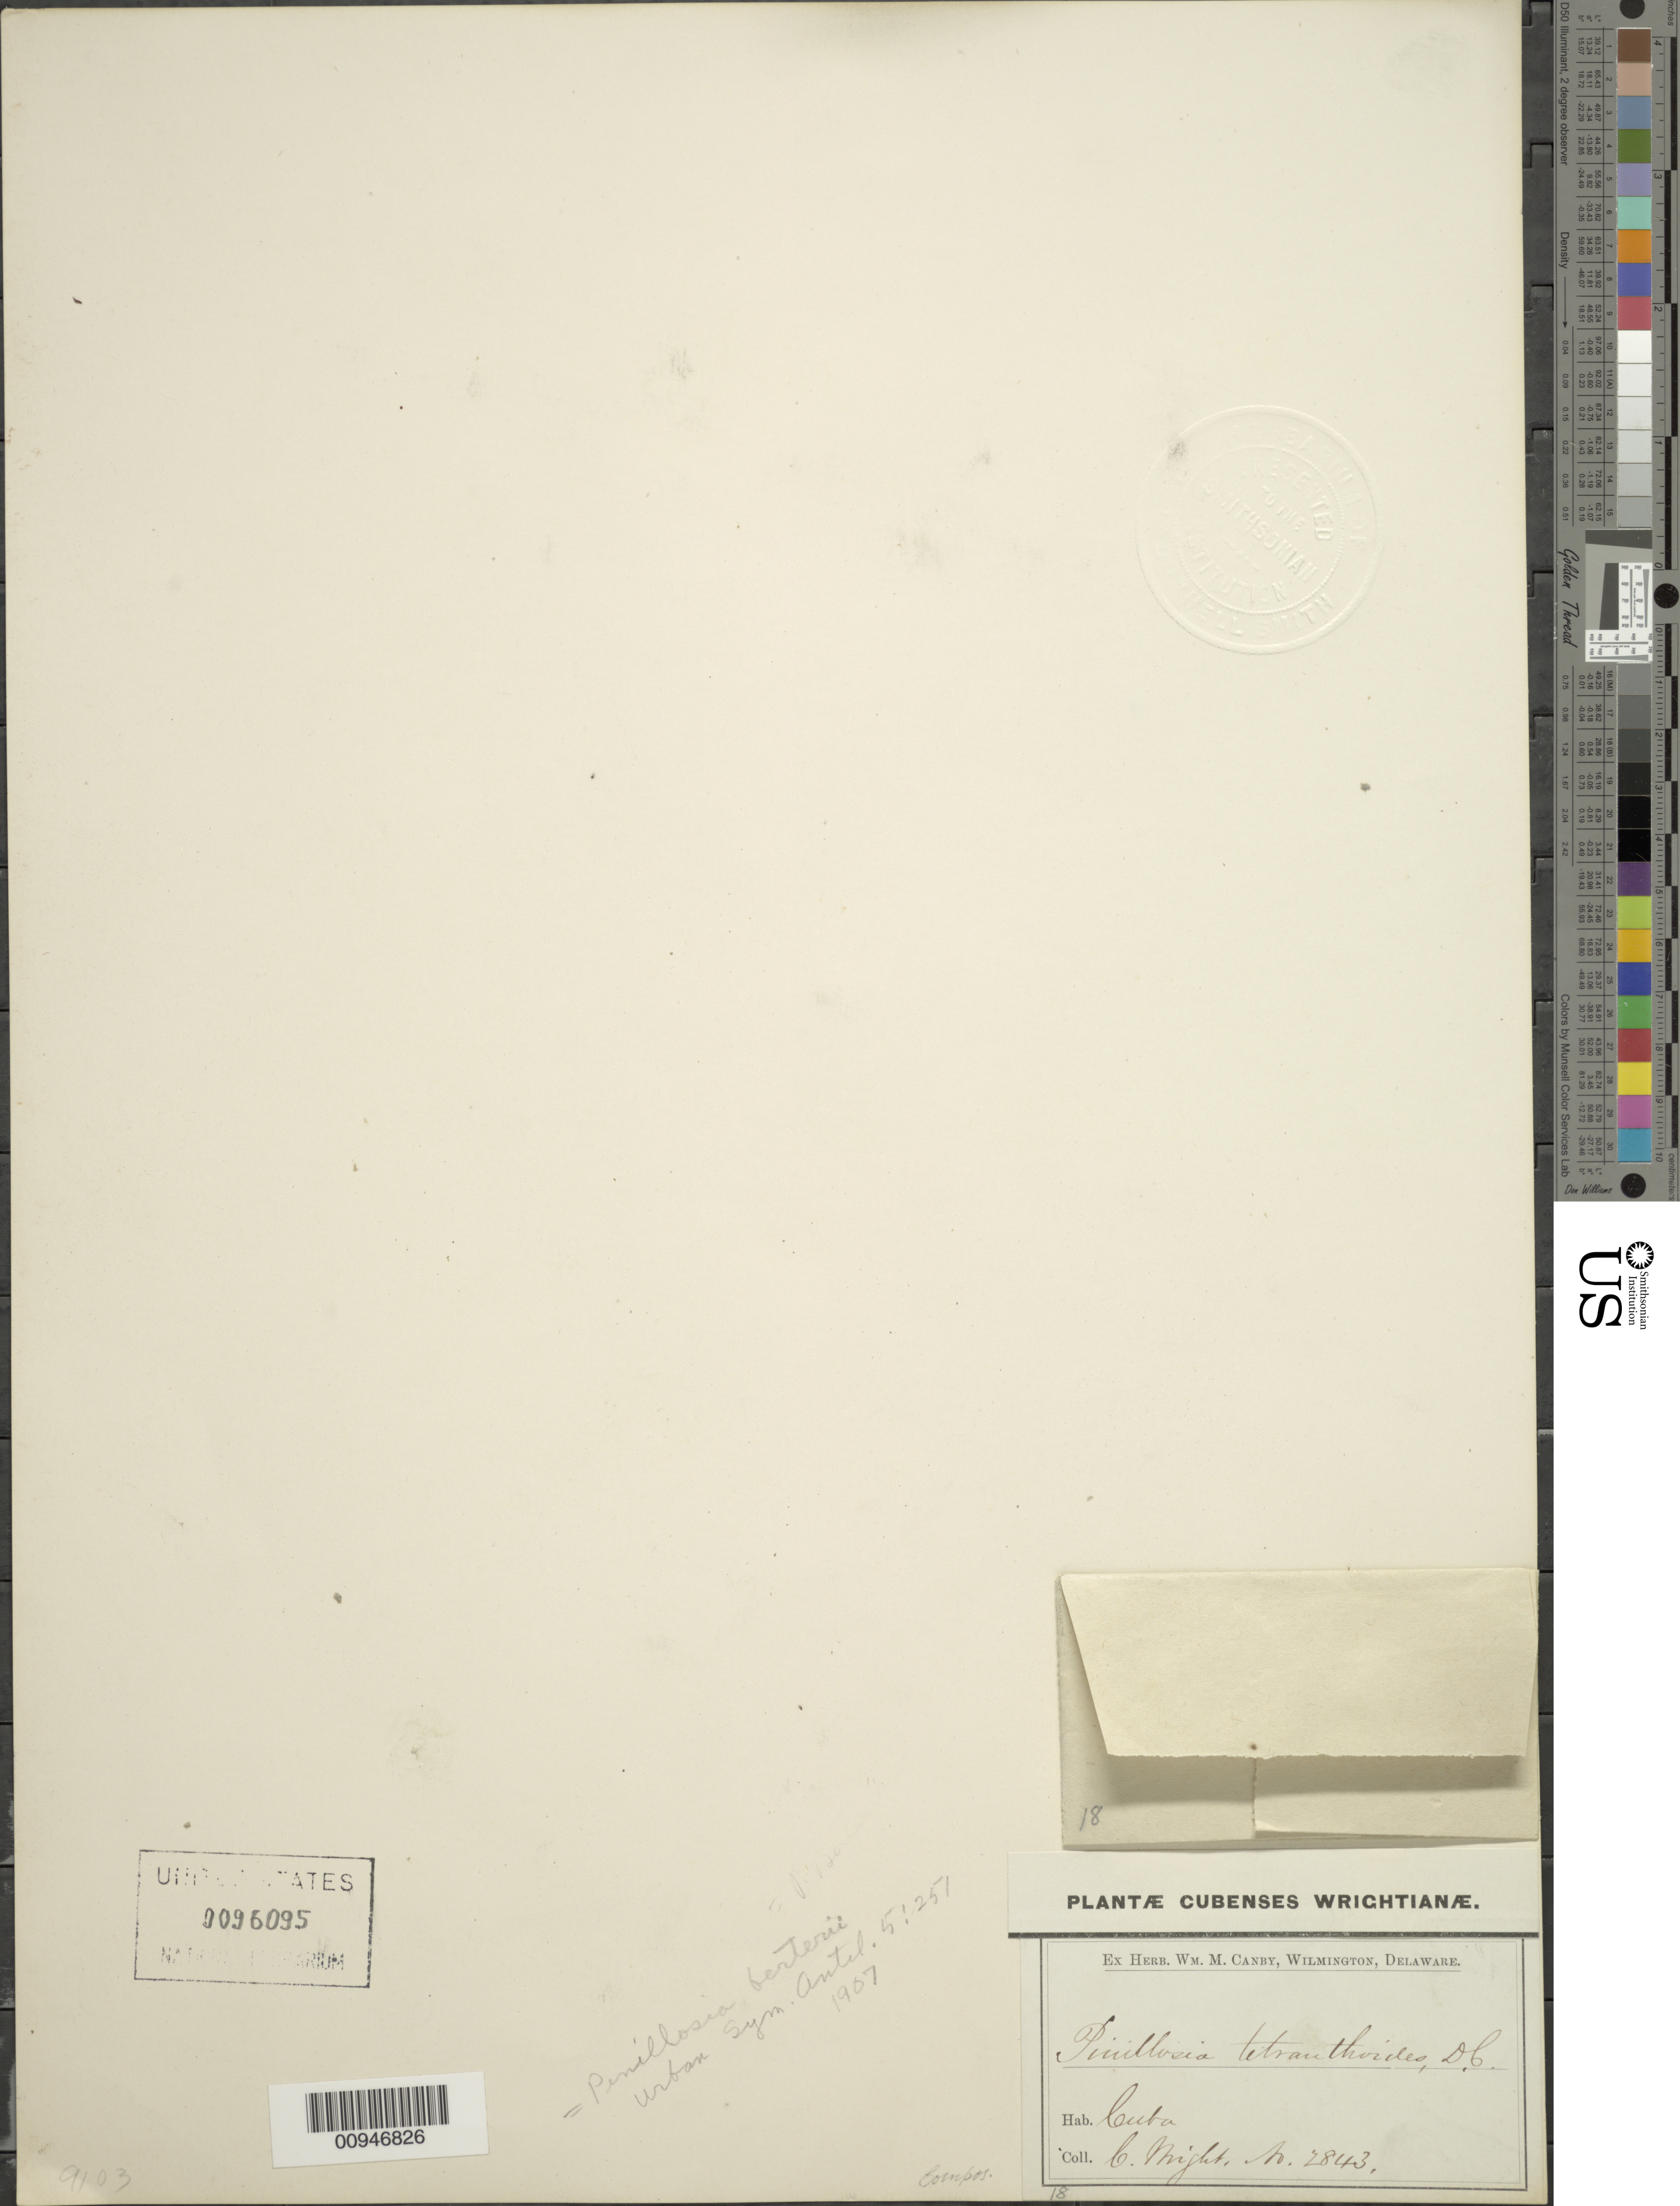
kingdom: Plantae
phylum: Tracheophyta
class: Magnoliopsida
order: Asterales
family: Asteraceae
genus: Pinillosia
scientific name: Pinillosia berteri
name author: (Spreng.) Urb.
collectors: C. Wright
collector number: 2843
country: Cuba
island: Cuba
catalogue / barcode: US 96095